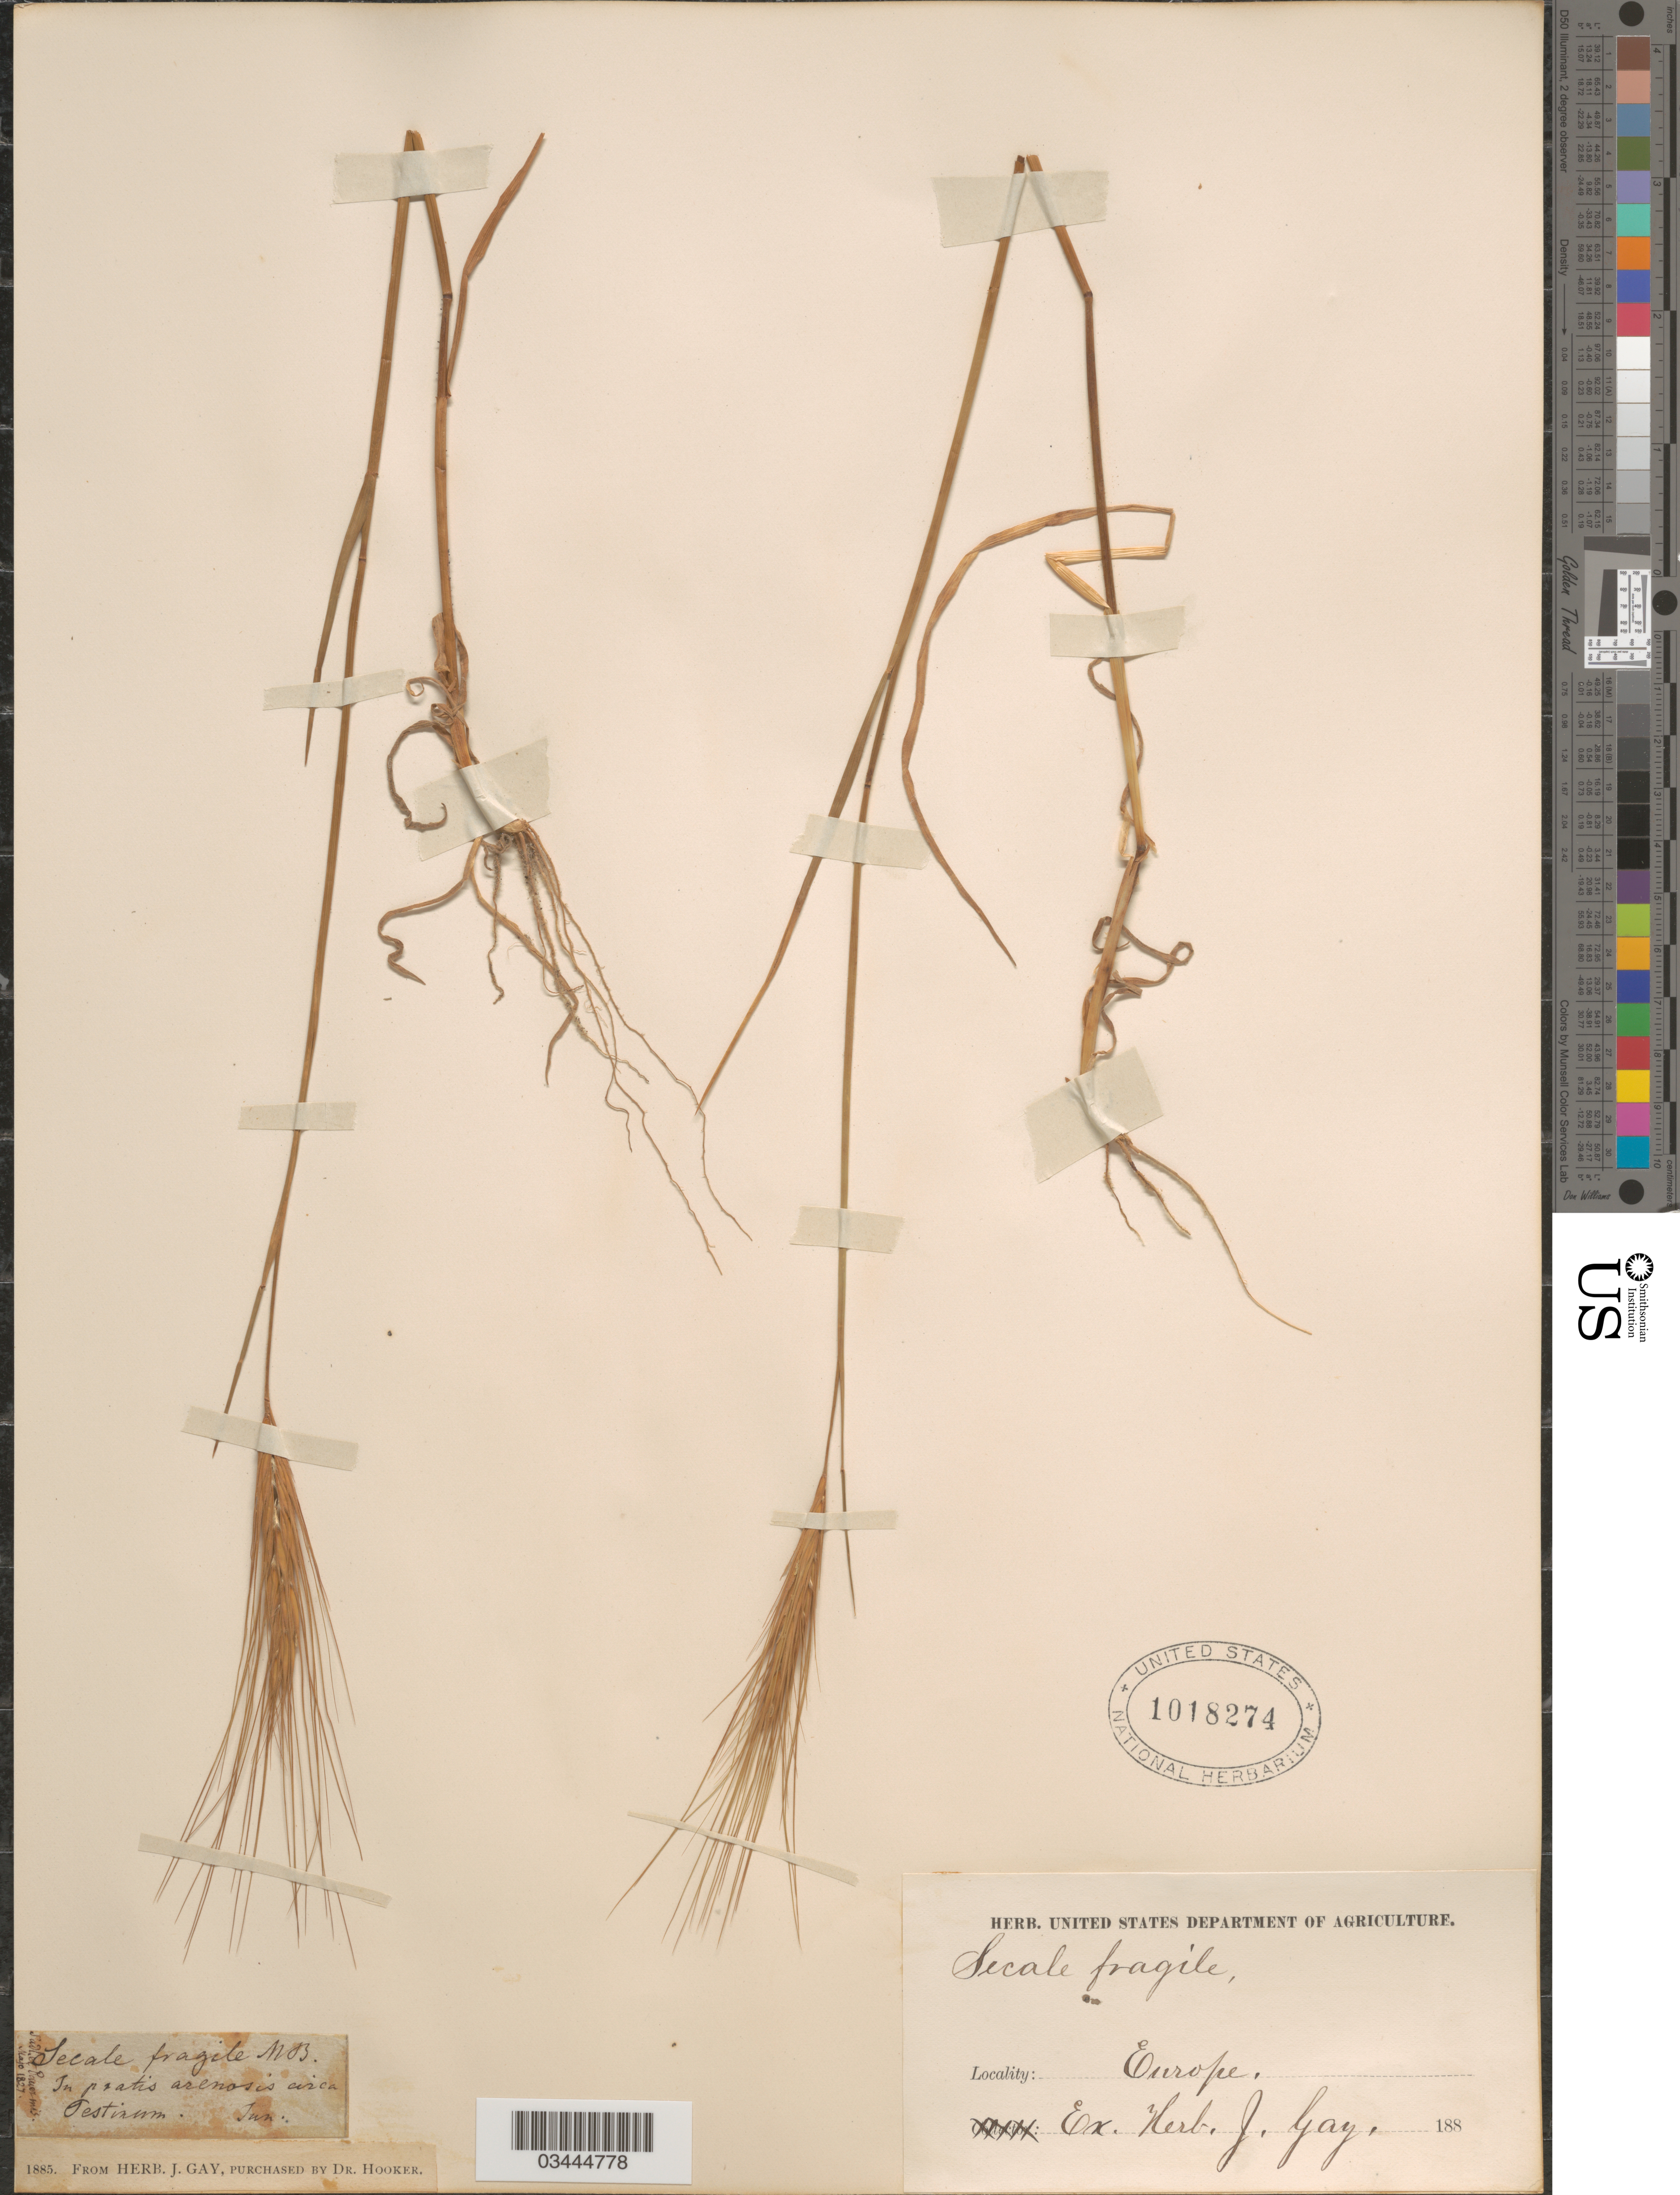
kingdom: Plantae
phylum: Tracheophyta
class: Liliopsida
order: Poales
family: Poaceae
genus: Secale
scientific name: Secale sylvestre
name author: Host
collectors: ex herb. J. Gay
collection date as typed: Jun. 188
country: Hungary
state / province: Pest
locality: In pratis arenosis aica Pestinum. Europe.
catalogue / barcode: US 1018274